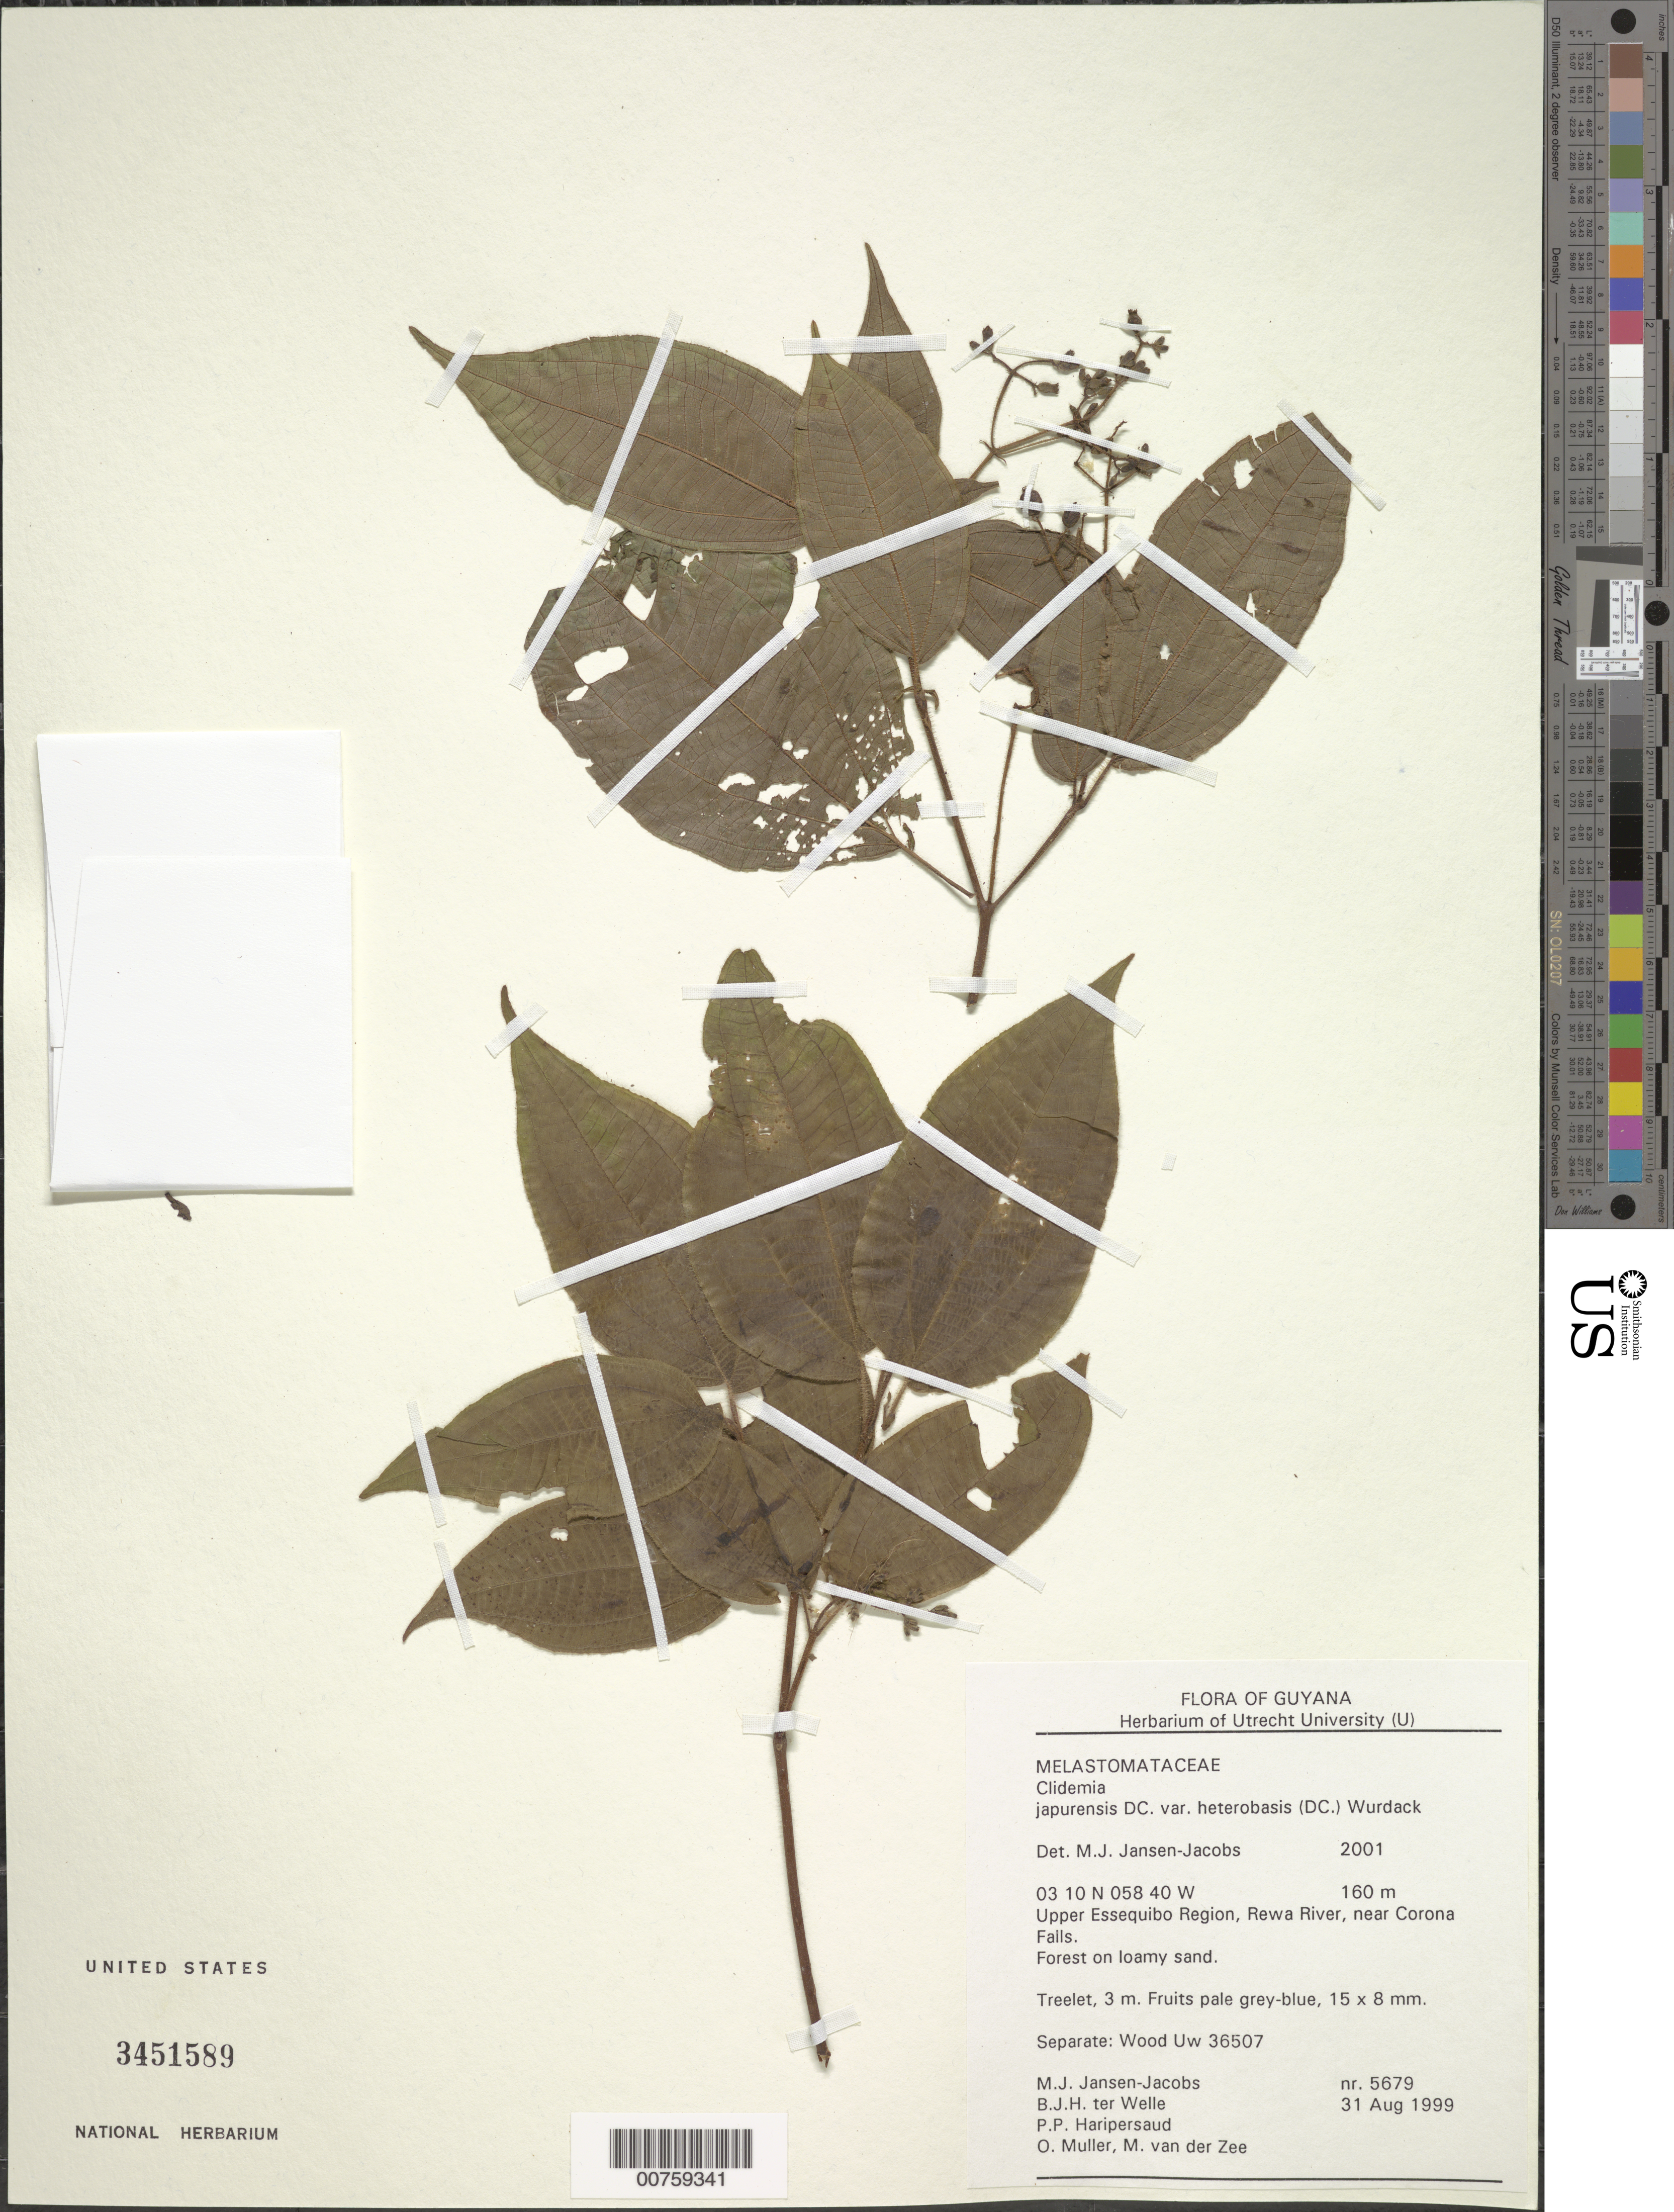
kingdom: Plantae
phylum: Tracheophyta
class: Magnoliopsida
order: Myrtales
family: Melastomataceae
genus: Clidemia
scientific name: Clidemia japurensis var. heterobasis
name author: (DC.) Wurdack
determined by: Jansen-Jacobs, M. J., (U), Nationaal Herbarium Nederland, Utrecht University branch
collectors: M. J. Jansen-Jacobs, B. Welle, P. Haripersaud, O. Muller & M. van der Zee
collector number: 5679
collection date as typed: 31-Aug-99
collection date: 1999-08-31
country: Guyana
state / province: U. Takutu-U. Essequibo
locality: Rewa River, near Corona Falls, Upper Essequibo Region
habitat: Forest on loamy sand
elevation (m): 160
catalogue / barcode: US 3451589